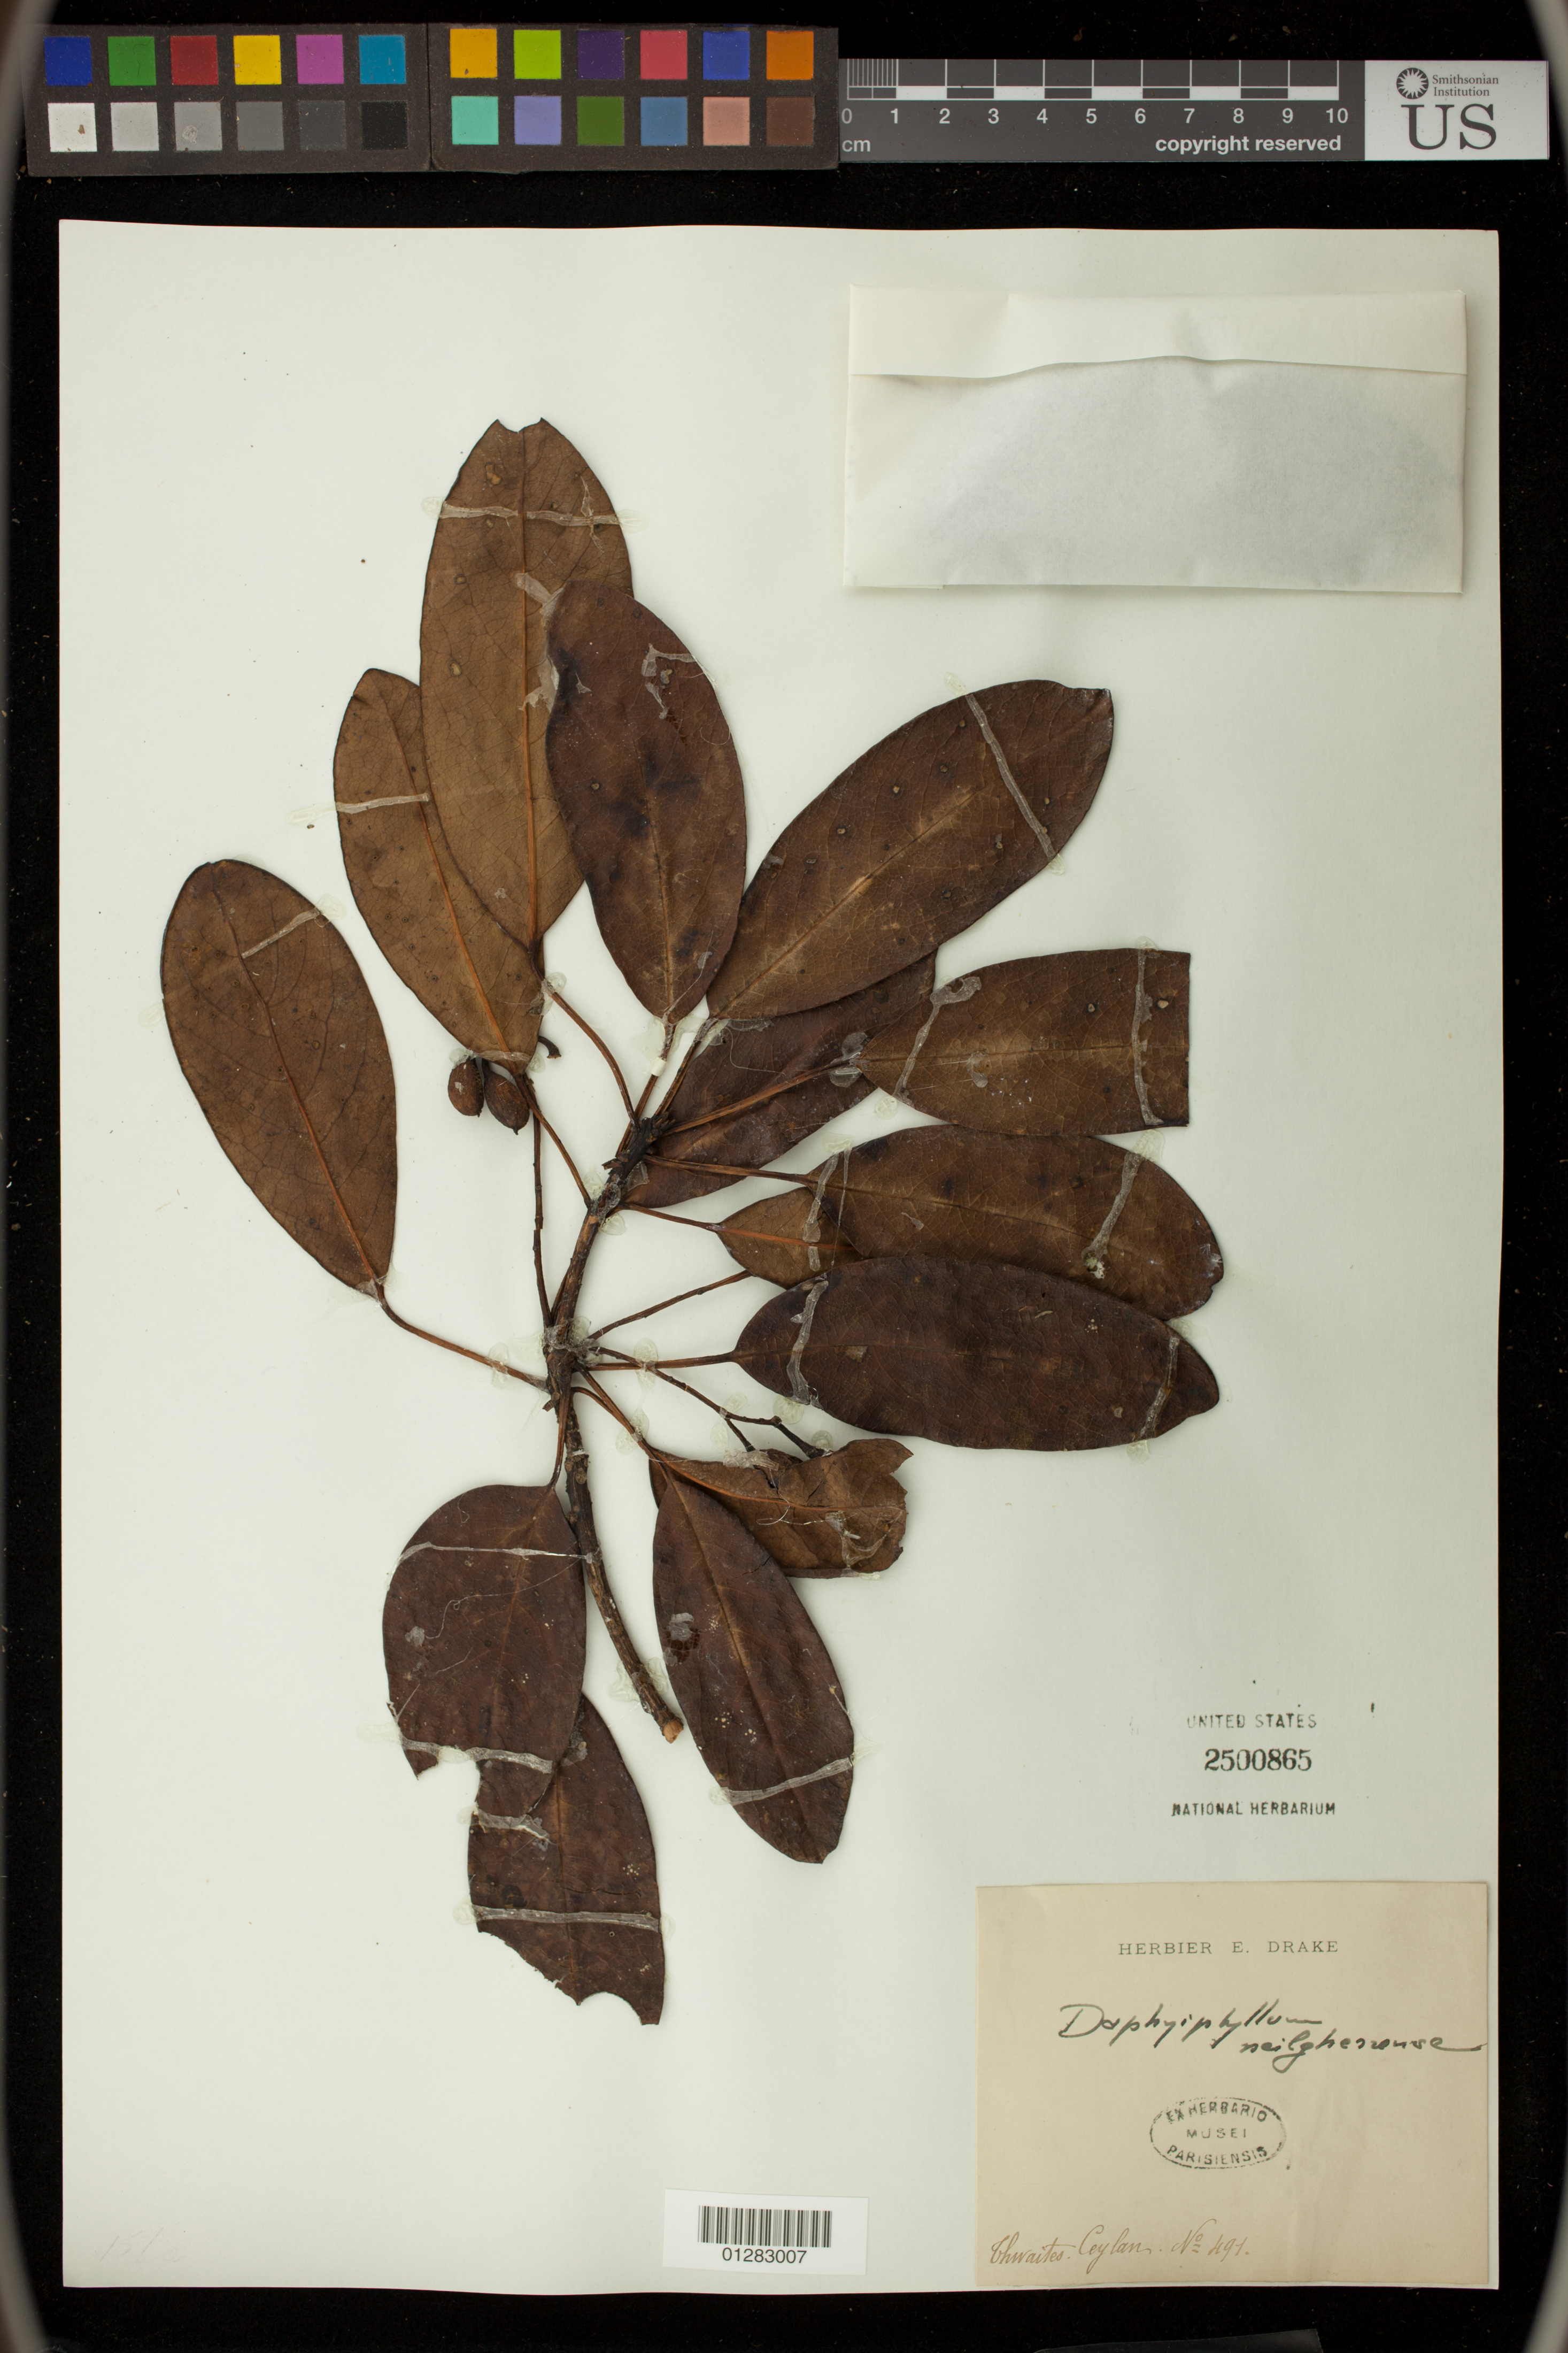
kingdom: Plantae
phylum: Tracheophyta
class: Magnoliopsida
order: Saxifragales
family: Daphniphyllaceae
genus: Daphniphyllum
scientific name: Daphniphyllum glaucescens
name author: Blume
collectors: C. Thwaites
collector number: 491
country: Sri Lanka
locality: Ceylon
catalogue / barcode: US 2500865